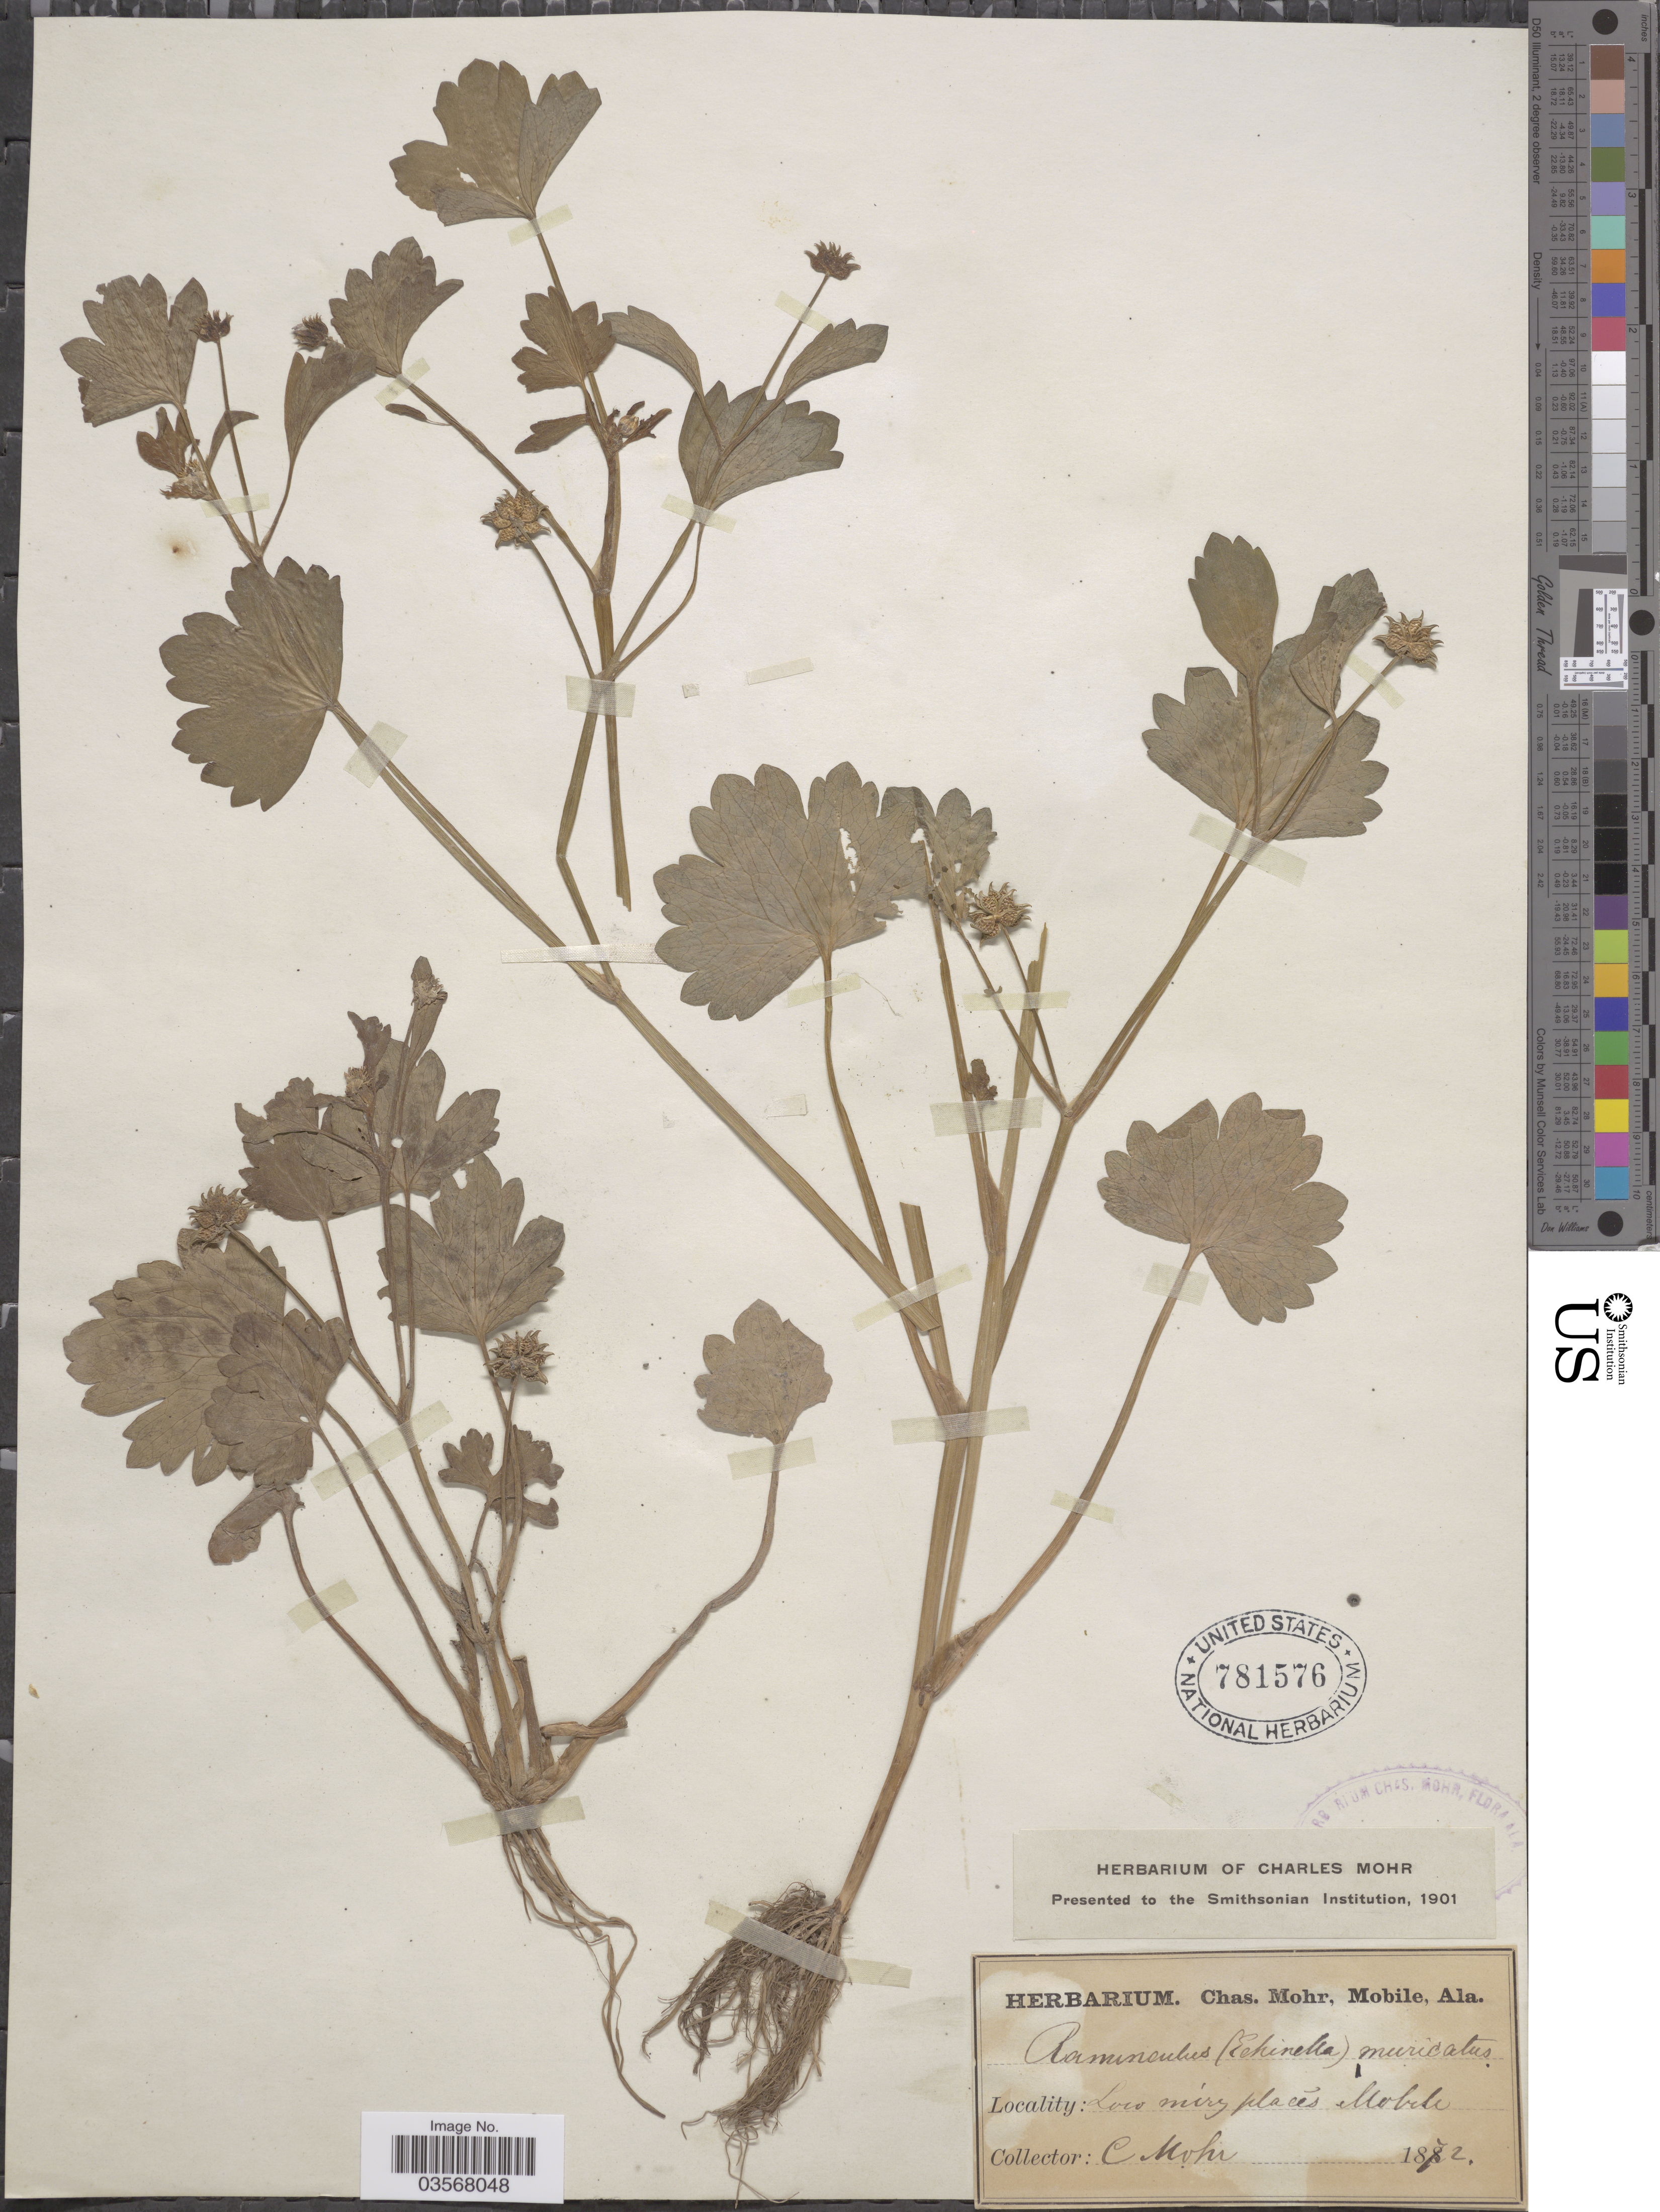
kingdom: Plantae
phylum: Tracheophyta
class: Magnoliopsida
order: Ranunculales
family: Ranunculaceae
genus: Ranunculus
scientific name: Ranunculus muricatus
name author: L.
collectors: Mohr, C. T. (herbarium)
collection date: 1872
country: United States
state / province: Alabama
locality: Mobile.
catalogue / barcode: US 781576